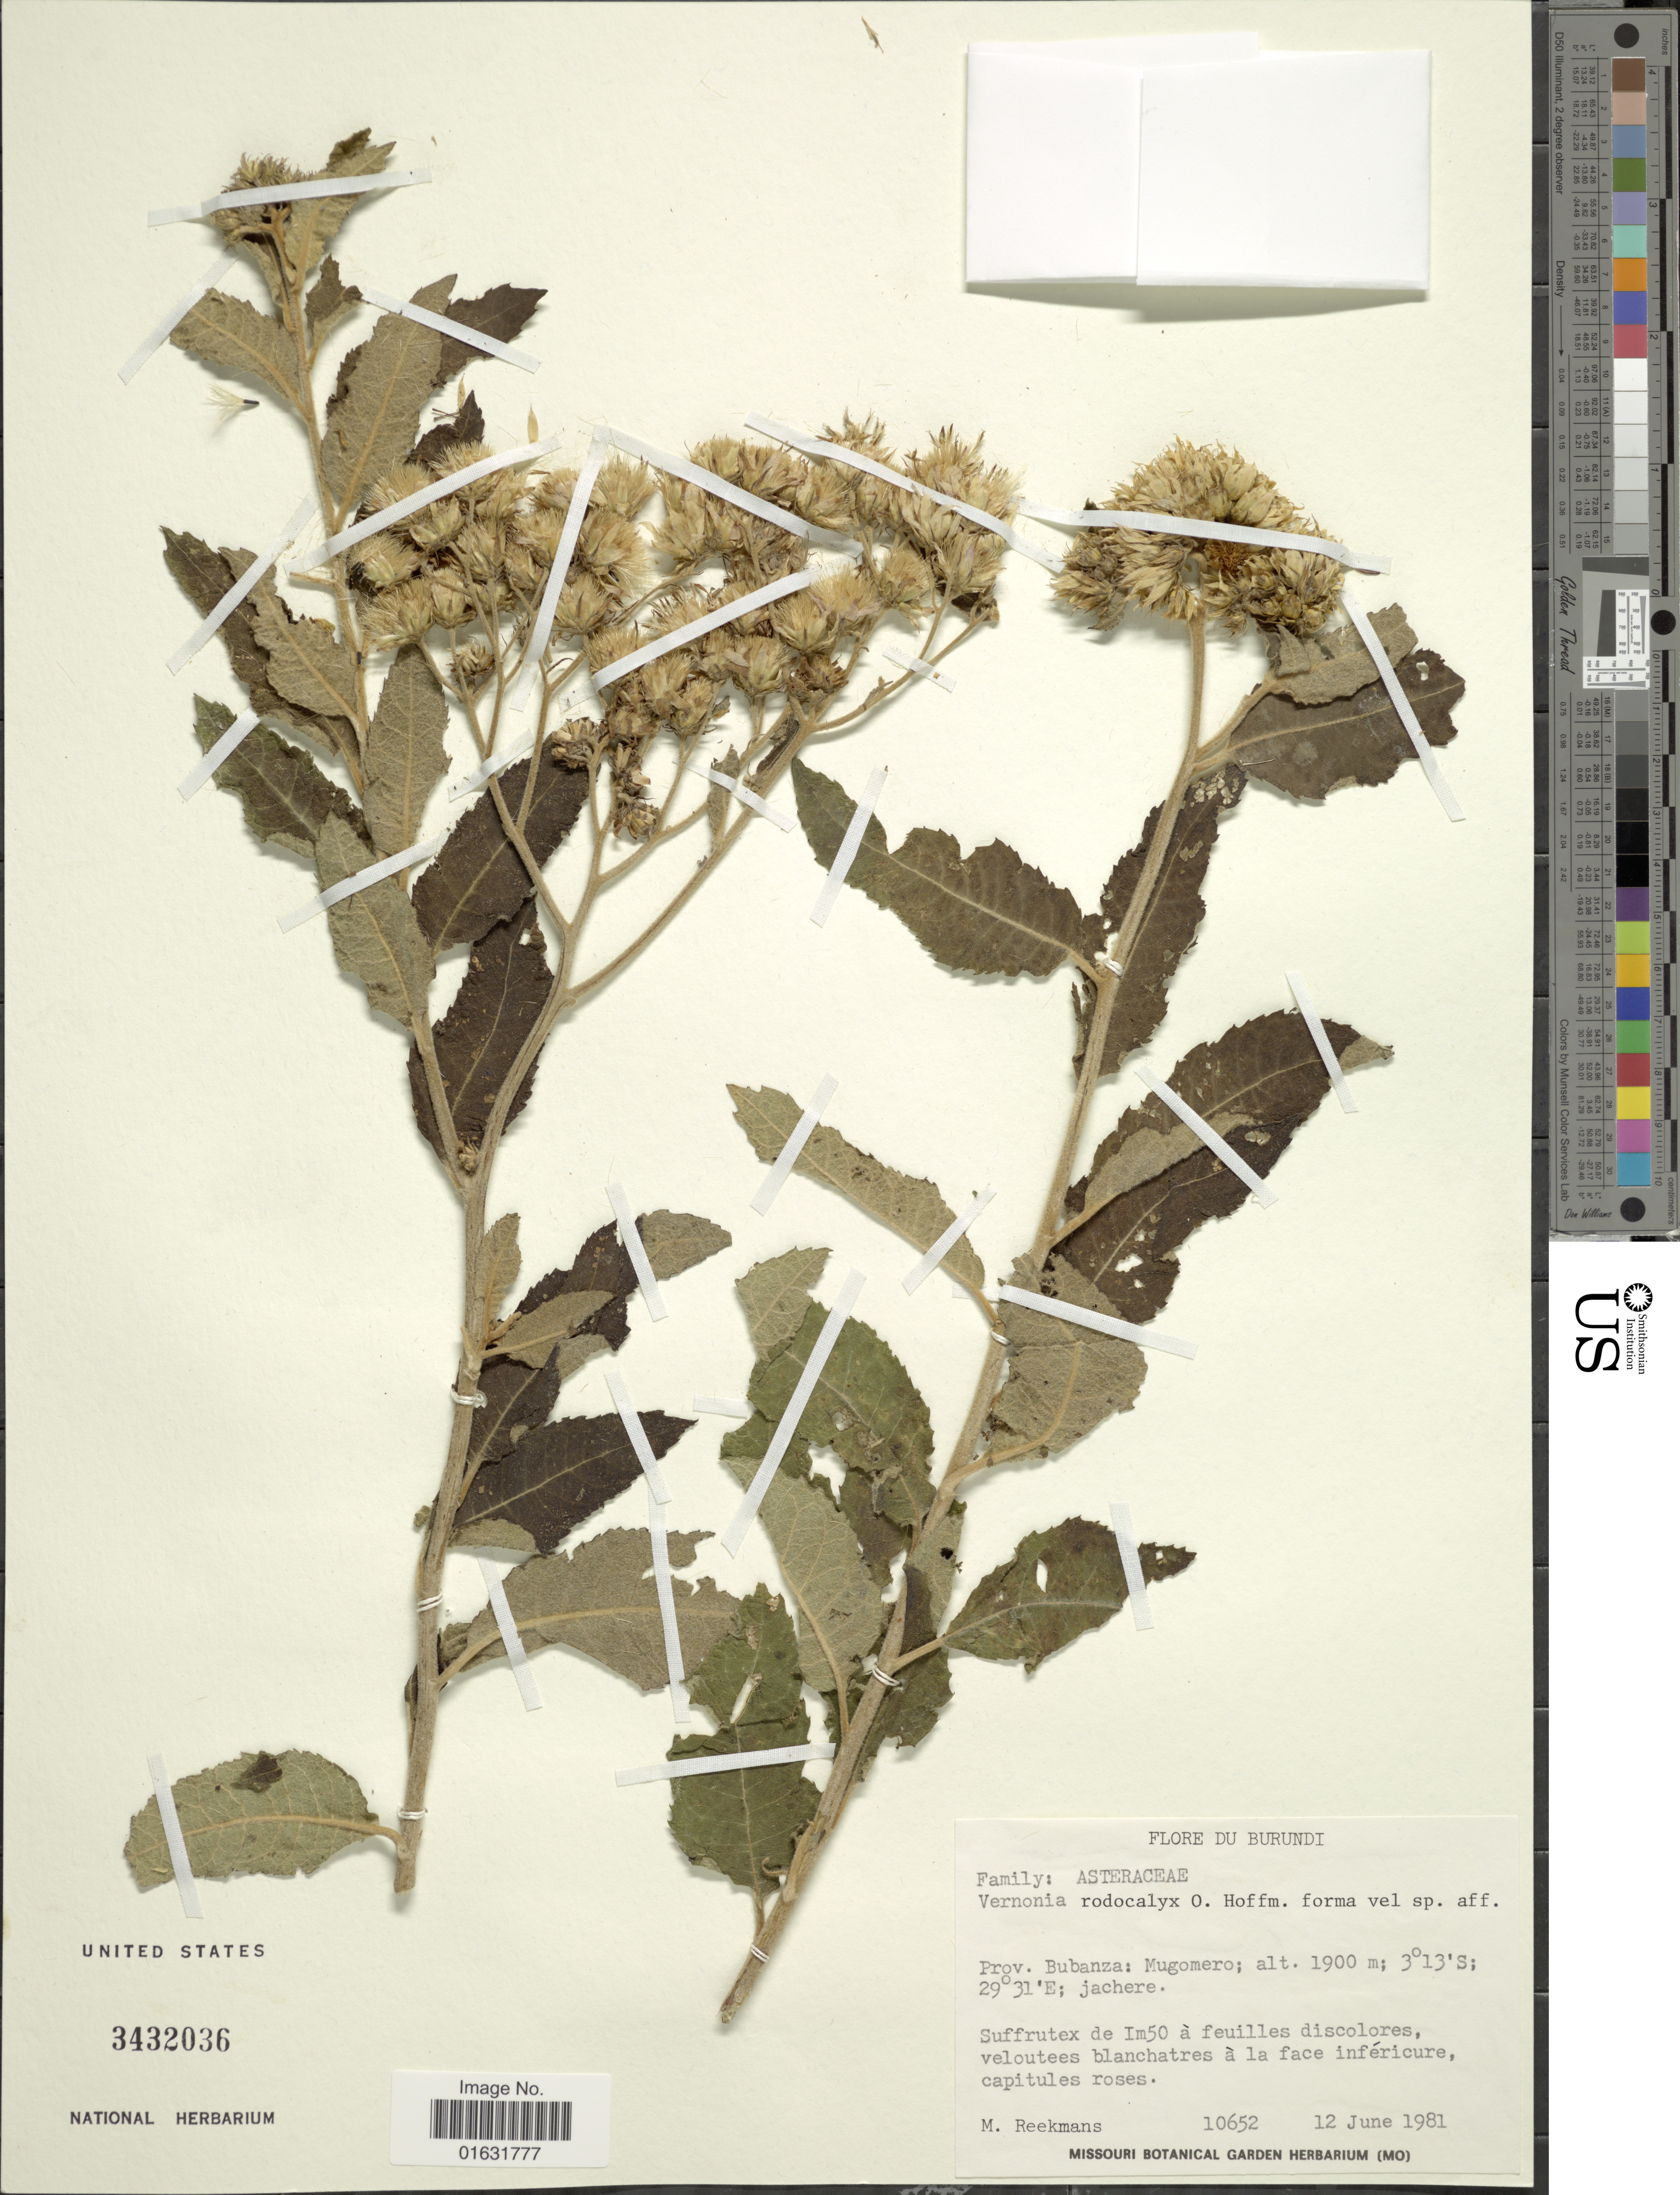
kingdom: Plantae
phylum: Tracheophyta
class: Magnoliopsida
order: Asterales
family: Asteraceae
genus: Baccharoides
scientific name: Baccharoides lasiopus var. iodocalyx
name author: (O. Hoffm.) Isawumi et al.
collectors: M. Reekmans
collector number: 10652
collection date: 1981-06-12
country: Burundi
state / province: Bubanza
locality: Mugomero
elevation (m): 1900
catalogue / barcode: US 3432036